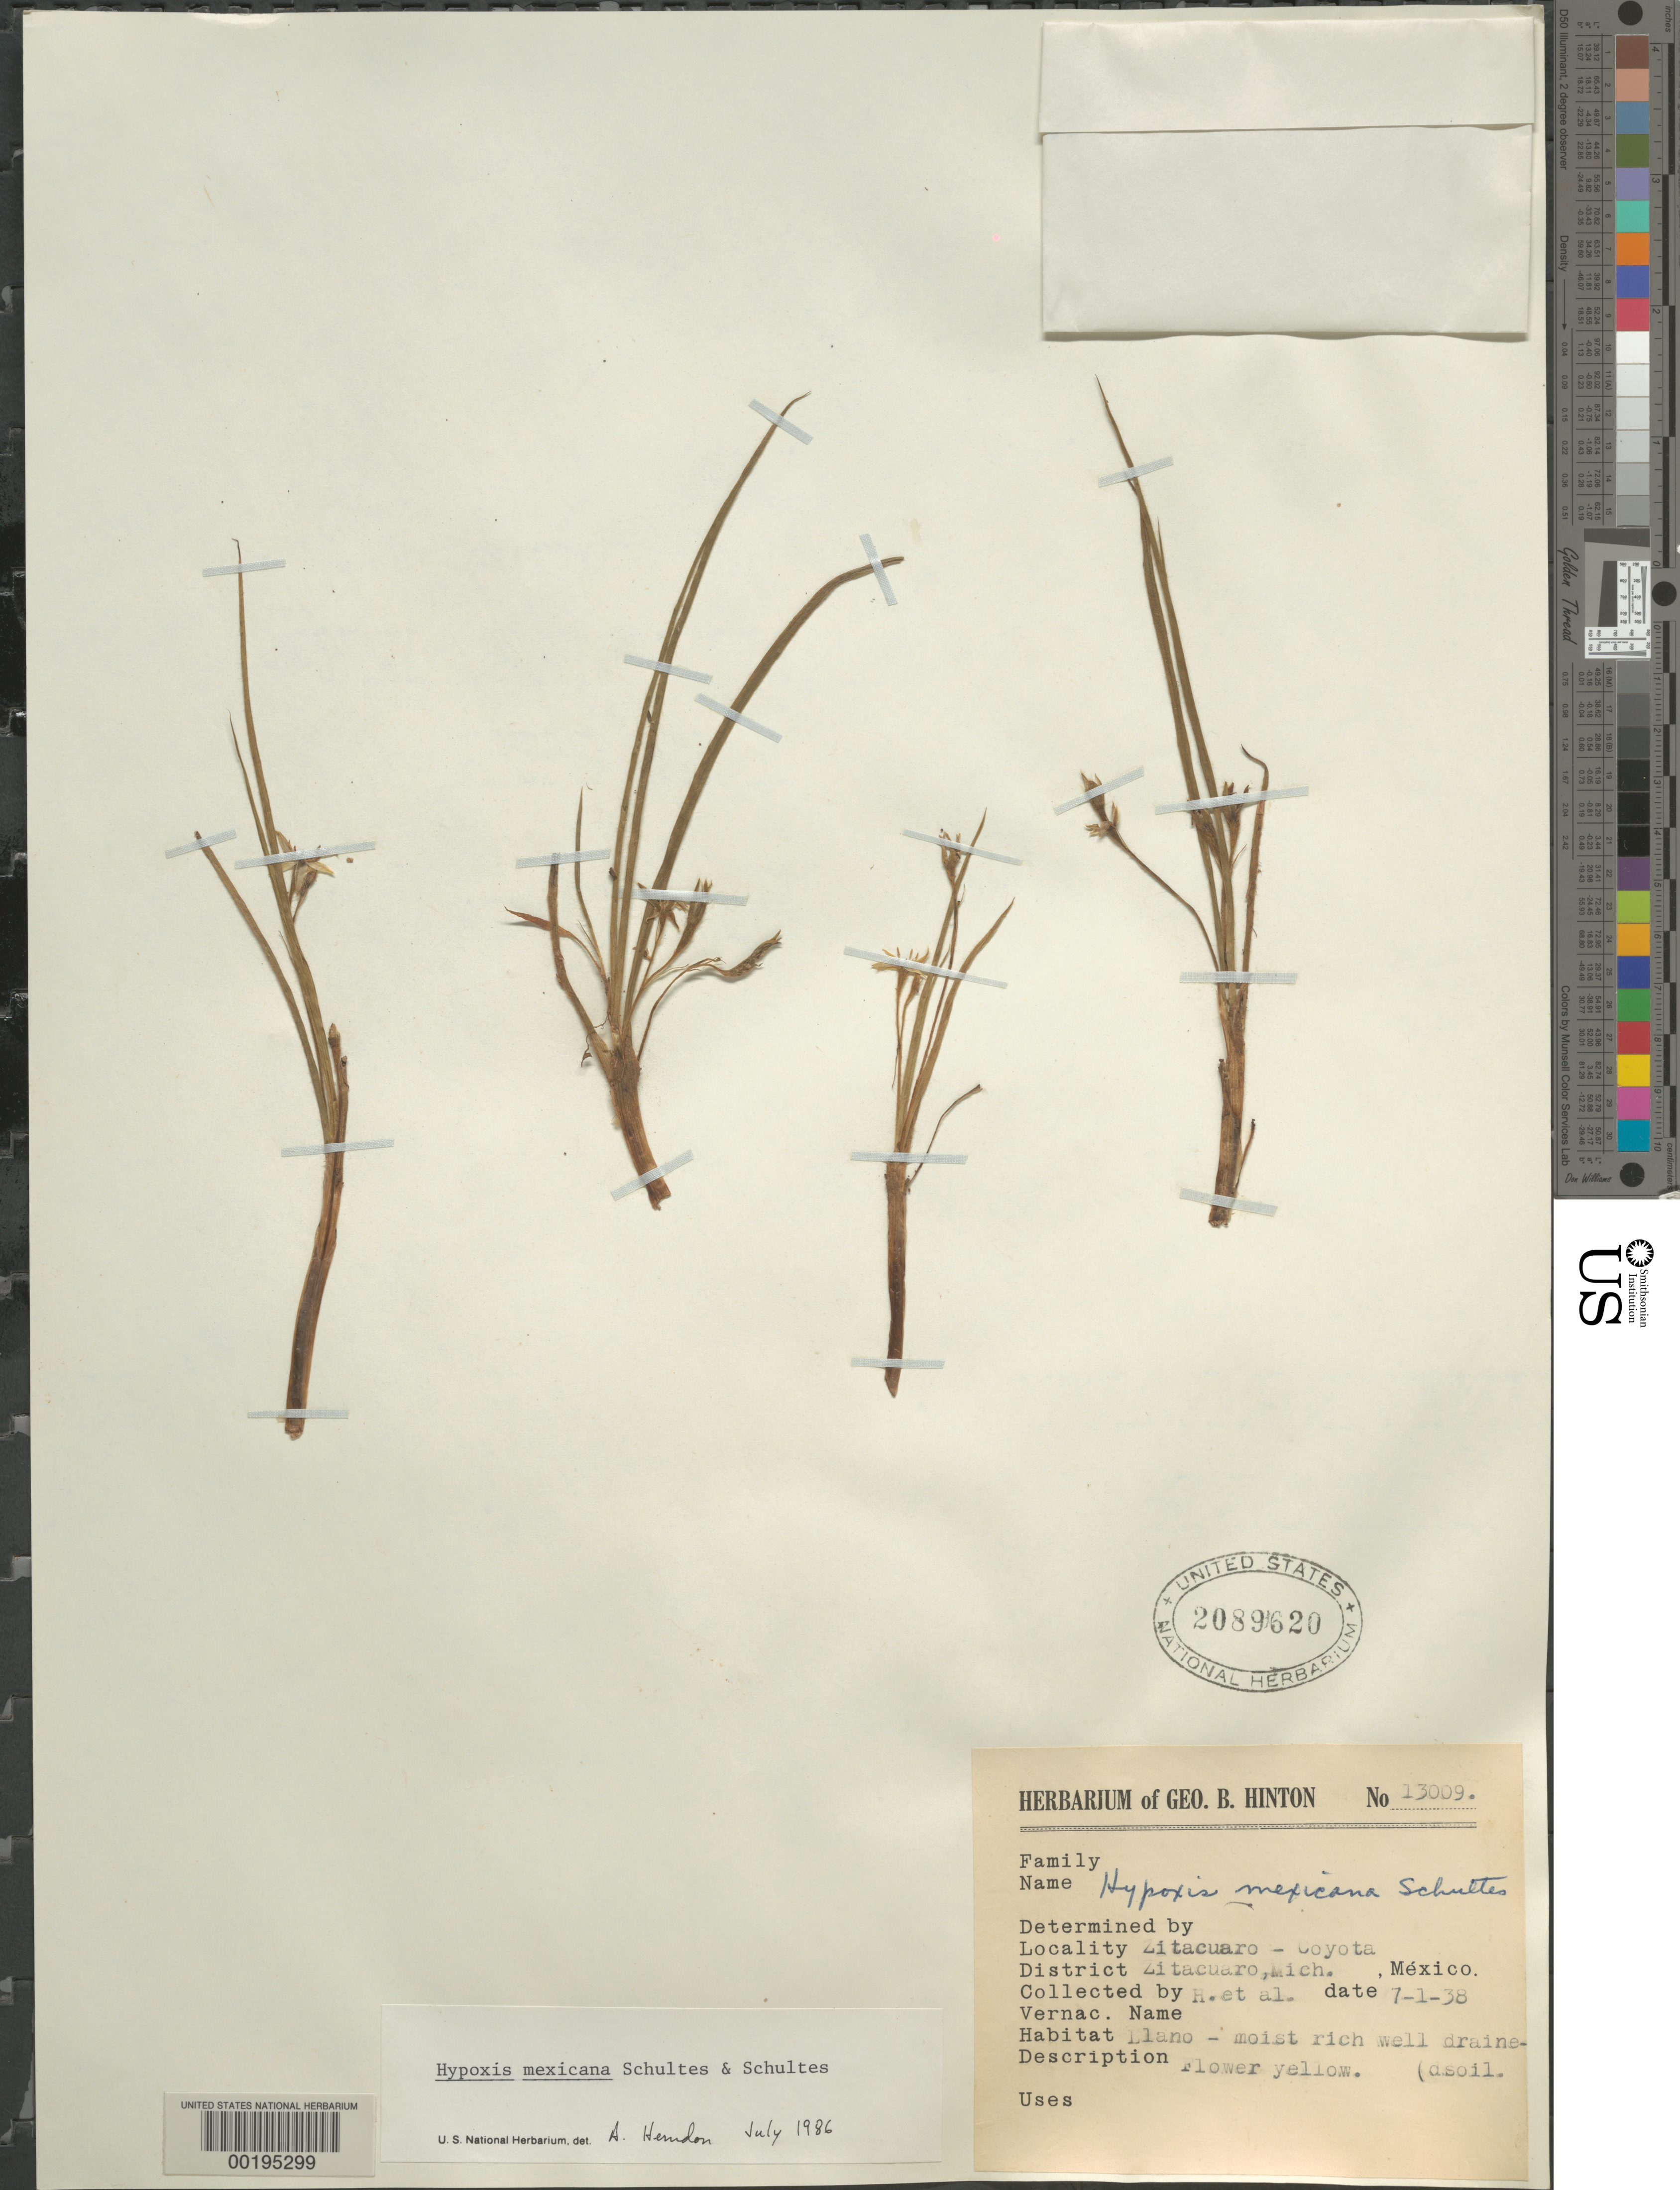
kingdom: Plantae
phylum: Tracheophyta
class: Liliopsida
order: Asparagales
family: Hypoxidaceae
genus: Hypoxis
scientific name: Hypoxis mexicana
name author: Schult. & Schult. f.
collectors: G. B. Hinton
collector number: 13009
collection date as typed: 01 Jul 1938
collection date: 1938-07-01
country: Mexico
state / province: Michoacán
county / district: Zitácuaro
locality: Zitácuaro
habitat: Moist rich well drained soil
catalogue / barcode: US 2089620